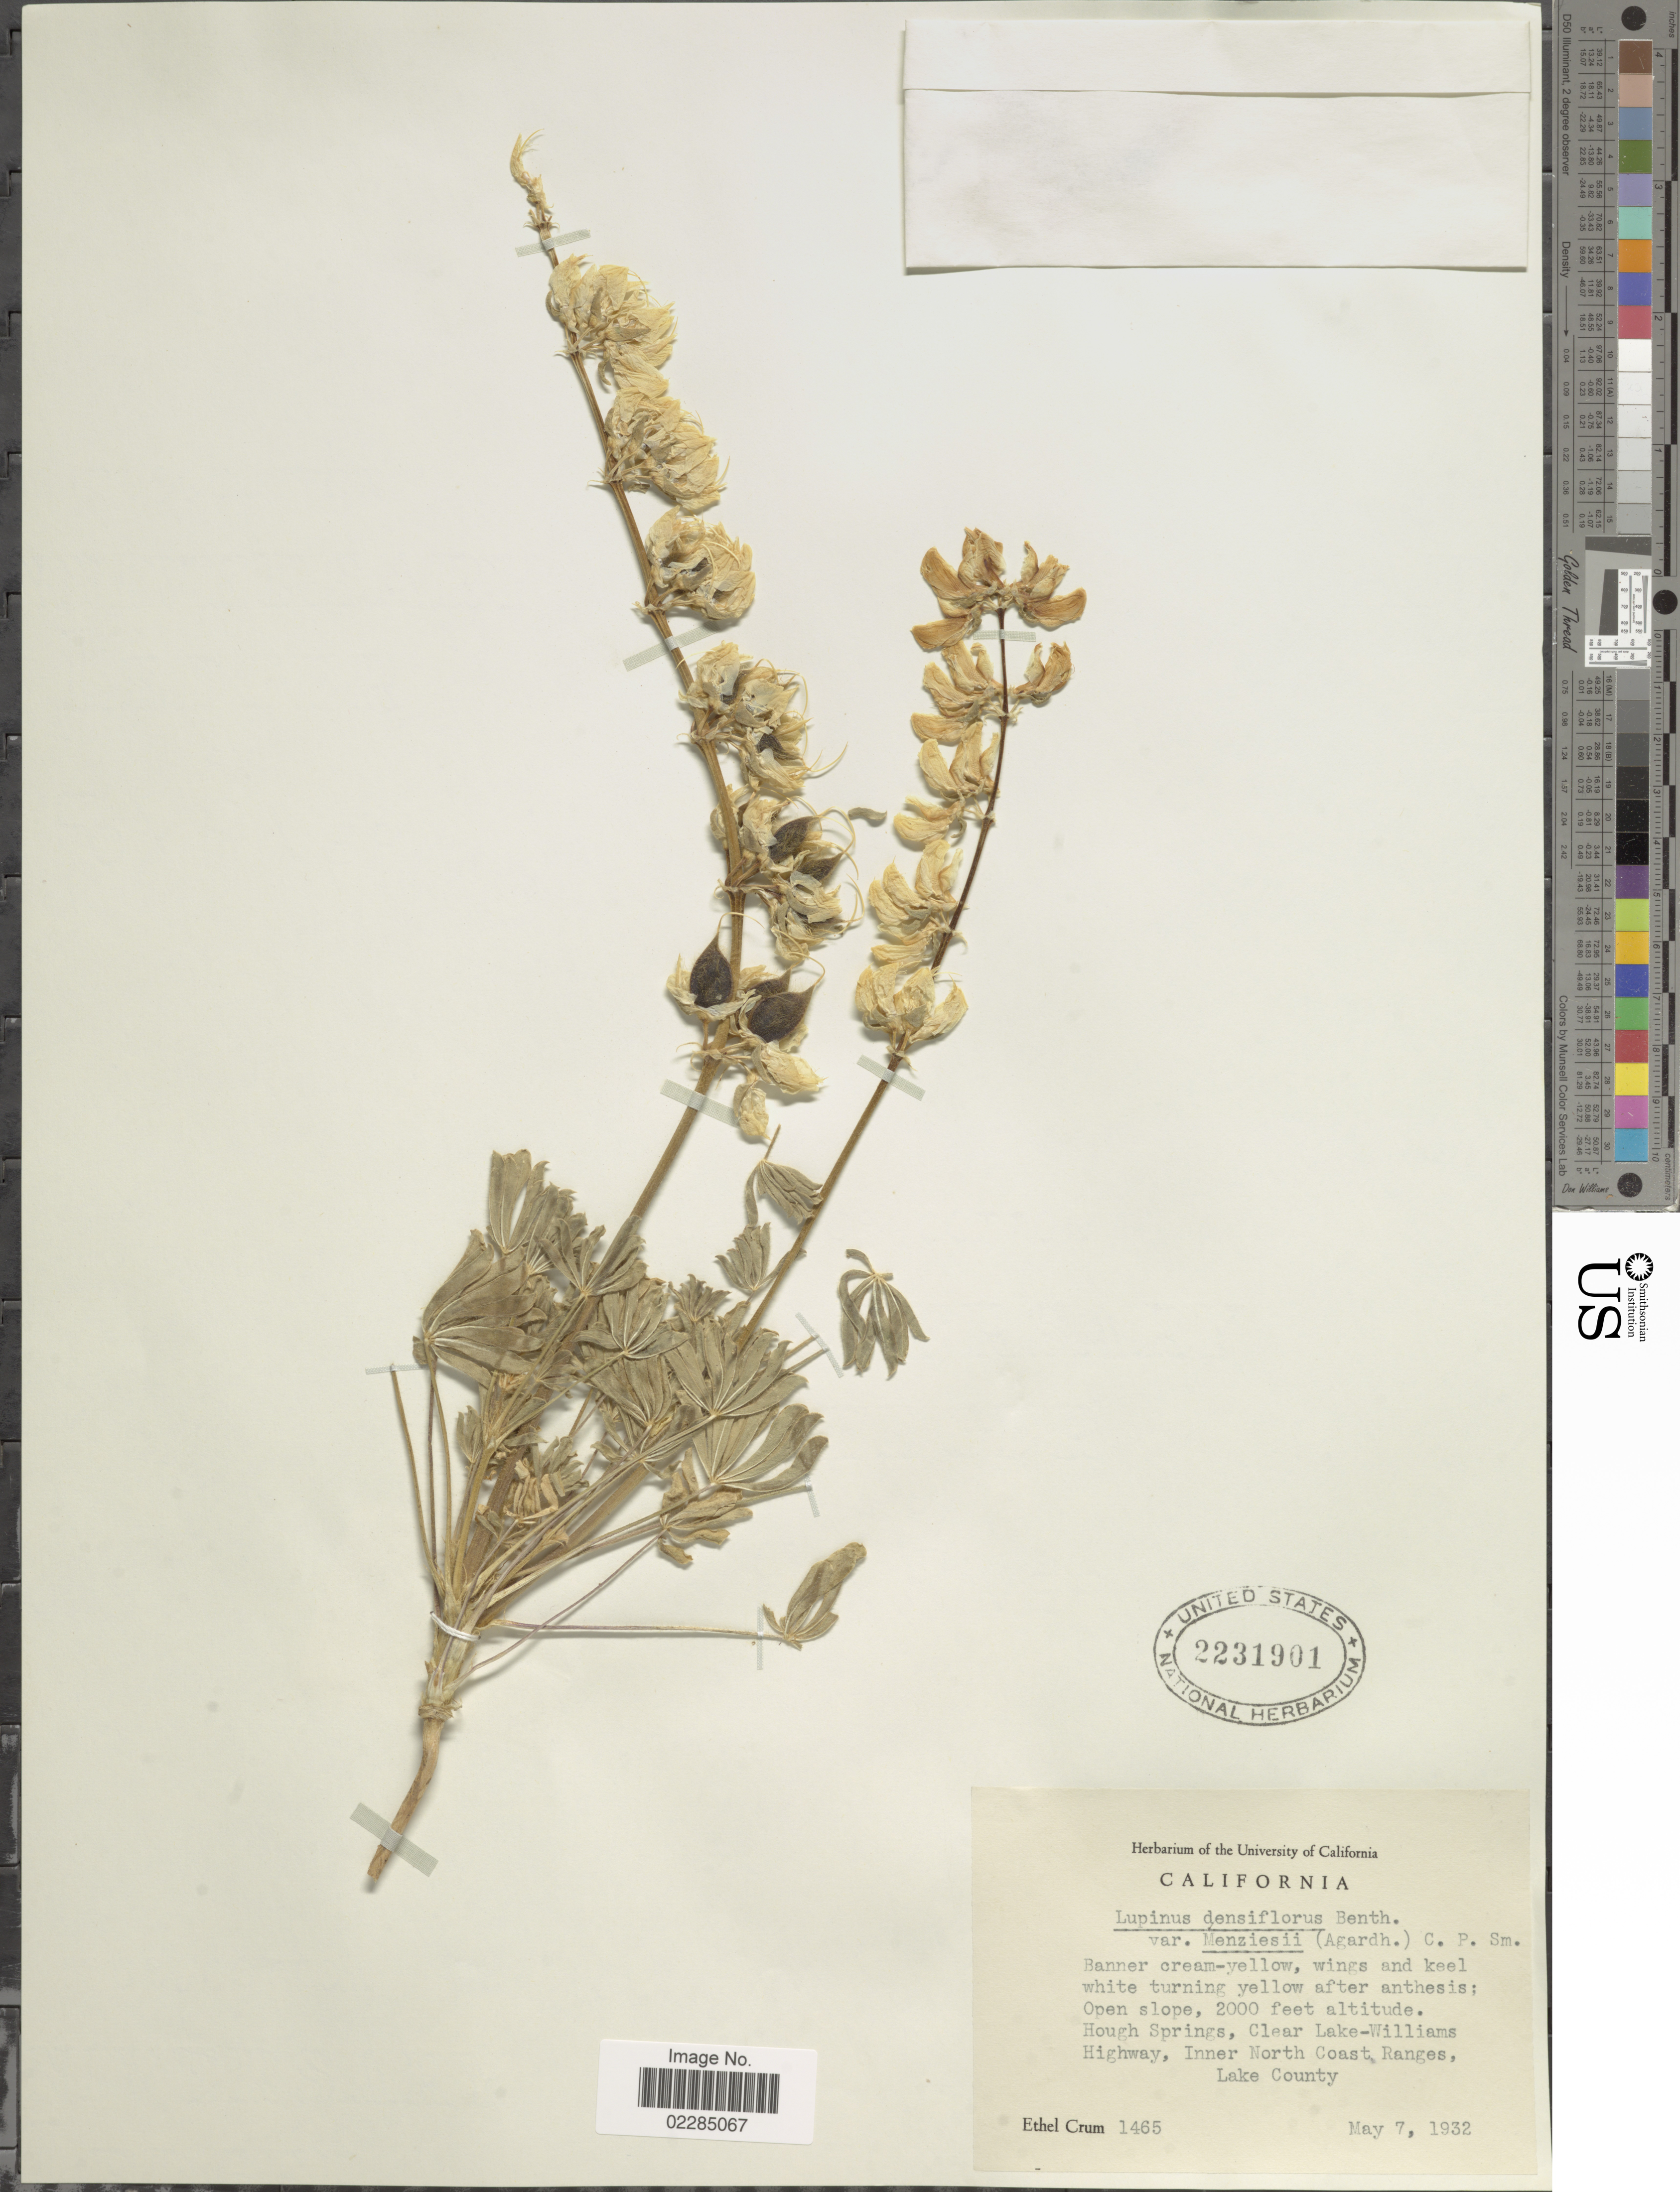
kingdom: Plantae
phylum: Tracheophyta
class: Magnoliopsida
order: Fabales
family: Fabaceae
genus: Lupinus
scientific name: Lupinus densiflorus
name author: Benth.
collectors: E. K. Crum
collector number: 1465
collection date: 1932-05-07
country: United States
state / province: California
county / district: Lake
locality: Hough Springs, Clear Lake- Williams Highway, Inner North Coast Ranges, Lake County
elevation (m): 610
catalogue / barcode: US 2231901